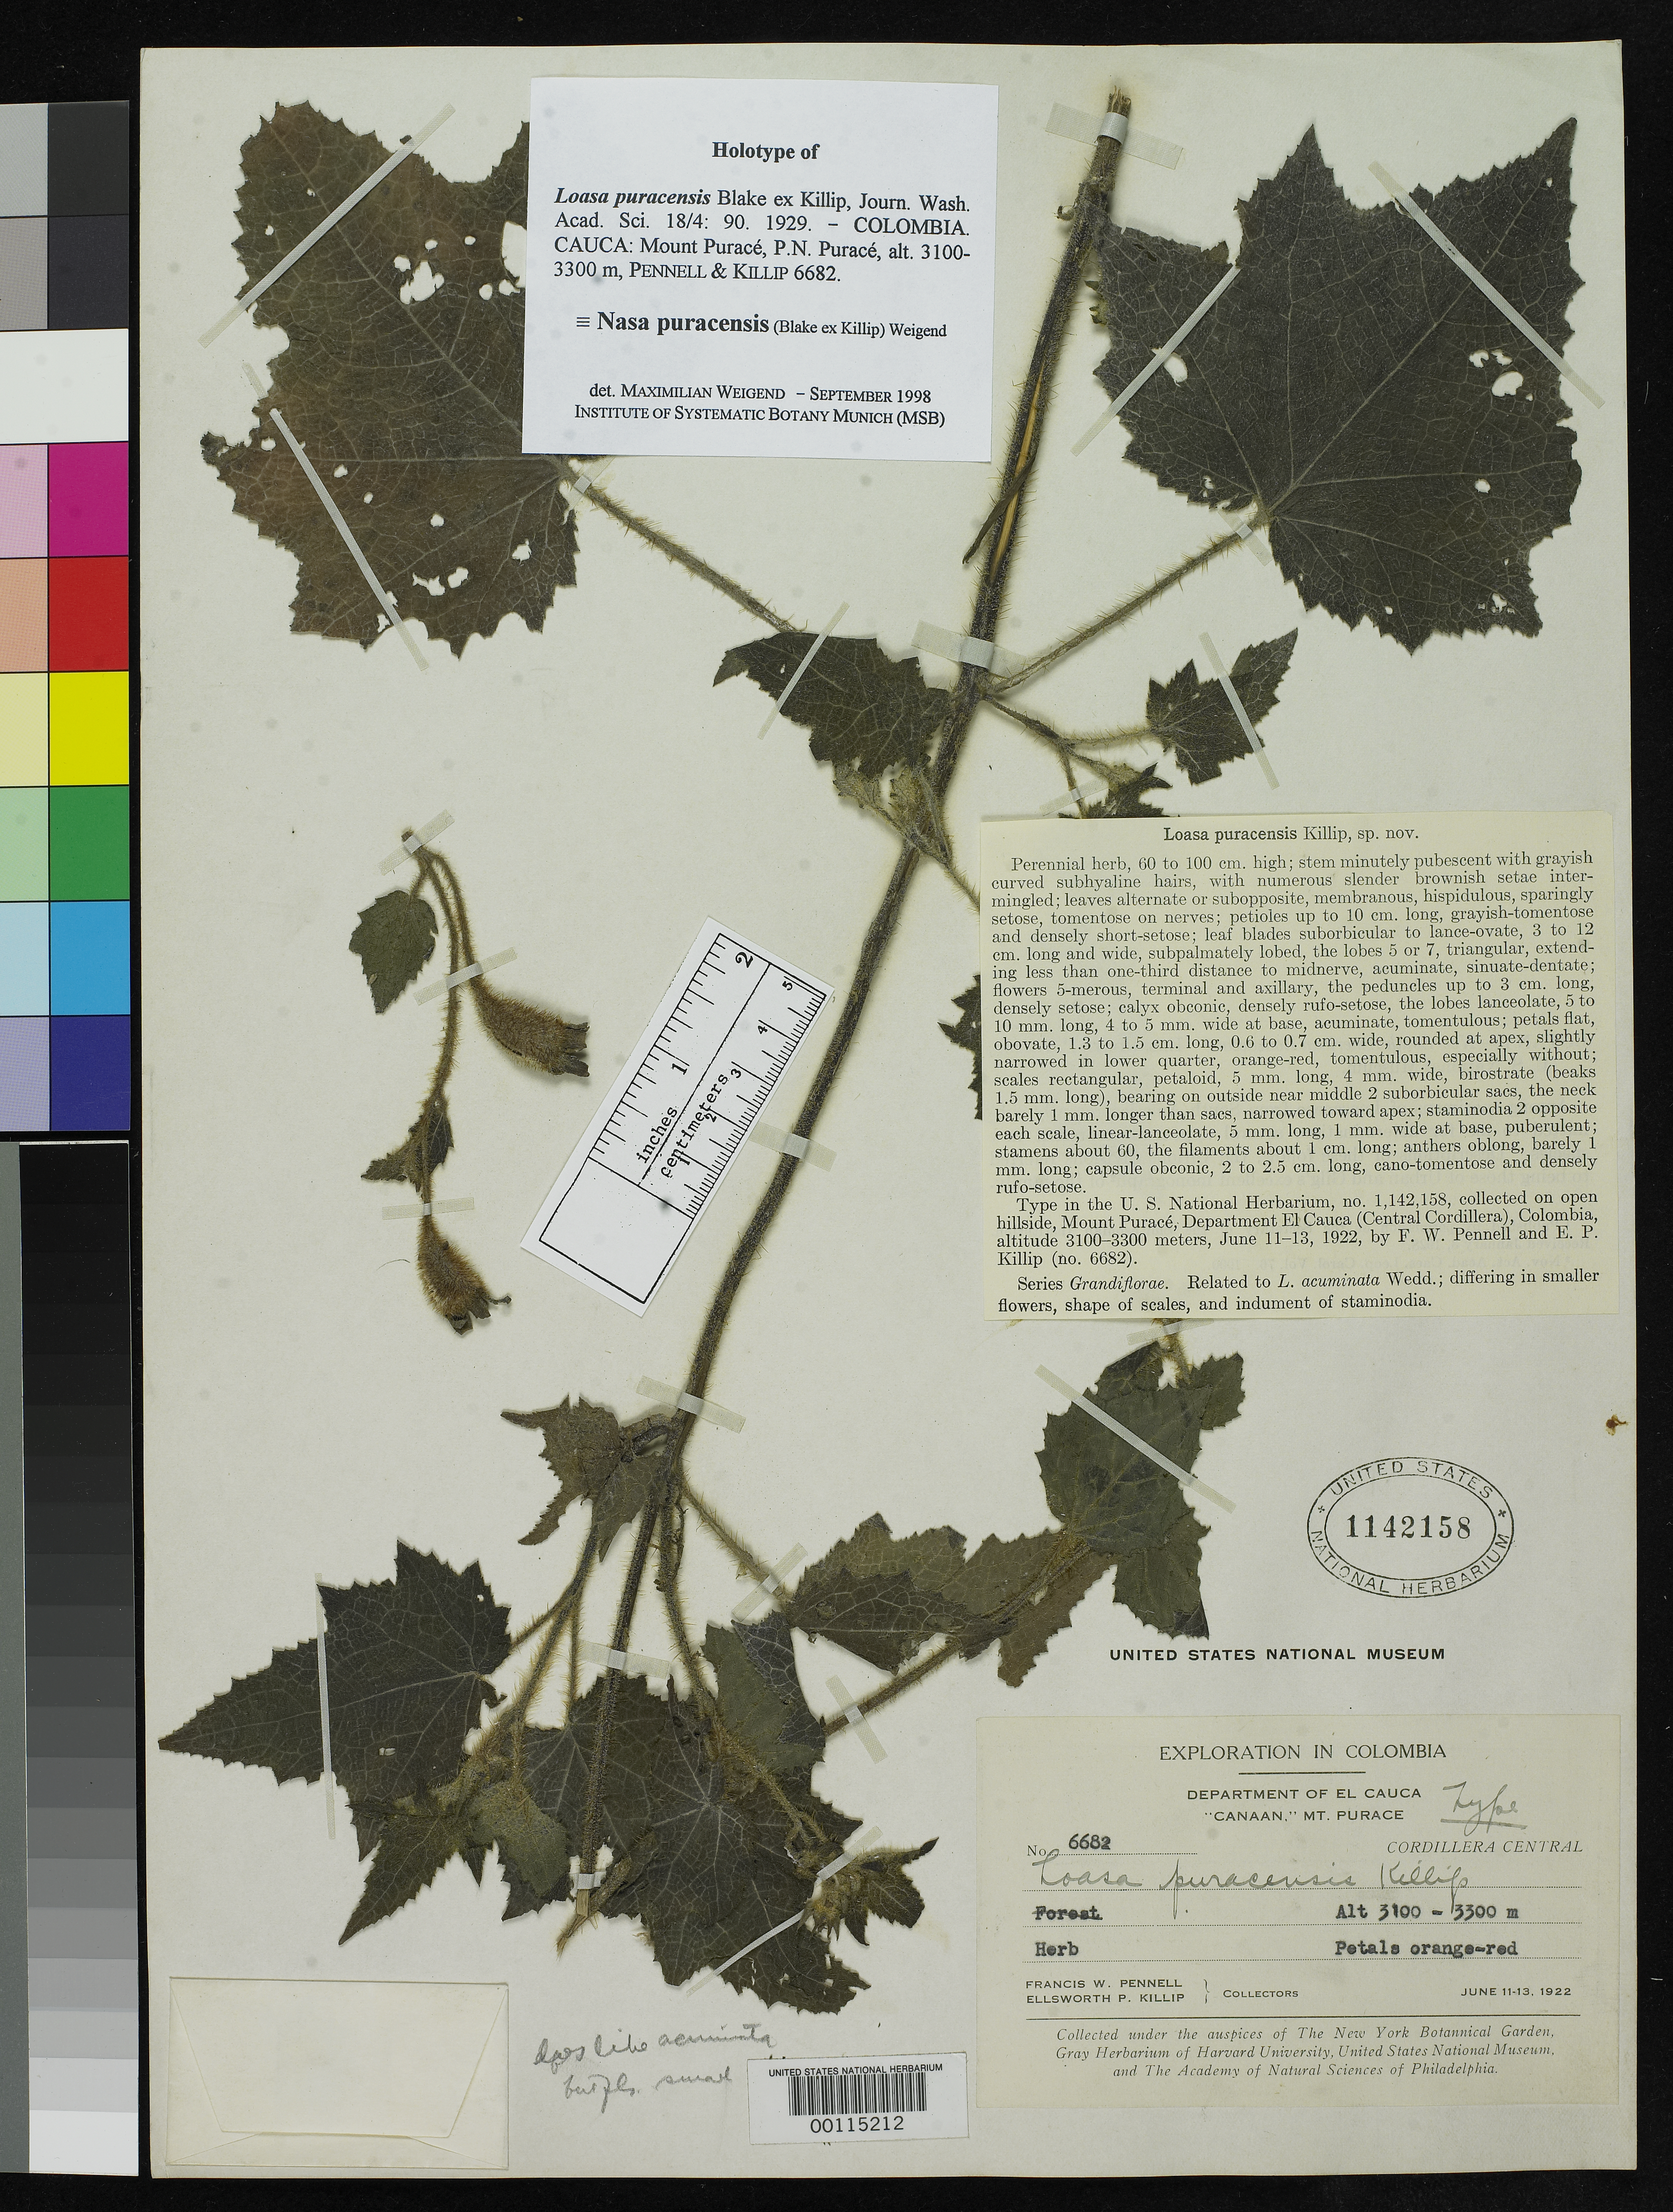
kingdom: Plantae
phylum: Tracheophyta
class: Magnoliopsida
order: Cornales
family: Loasaceae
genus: Loasa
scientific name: Loasa puracensis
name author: Killip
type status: Holotype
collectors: F. W. Pennell & E. P. Killip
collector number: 6682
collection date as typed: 11 Jun 1922 to 13 Jun 1922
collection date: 1922-06-11/1922-06-13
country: Colombia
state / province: Cauca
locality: Central Cordillera, Canaan, Mt. Purace.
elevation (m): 3100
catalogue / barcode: US 1142158